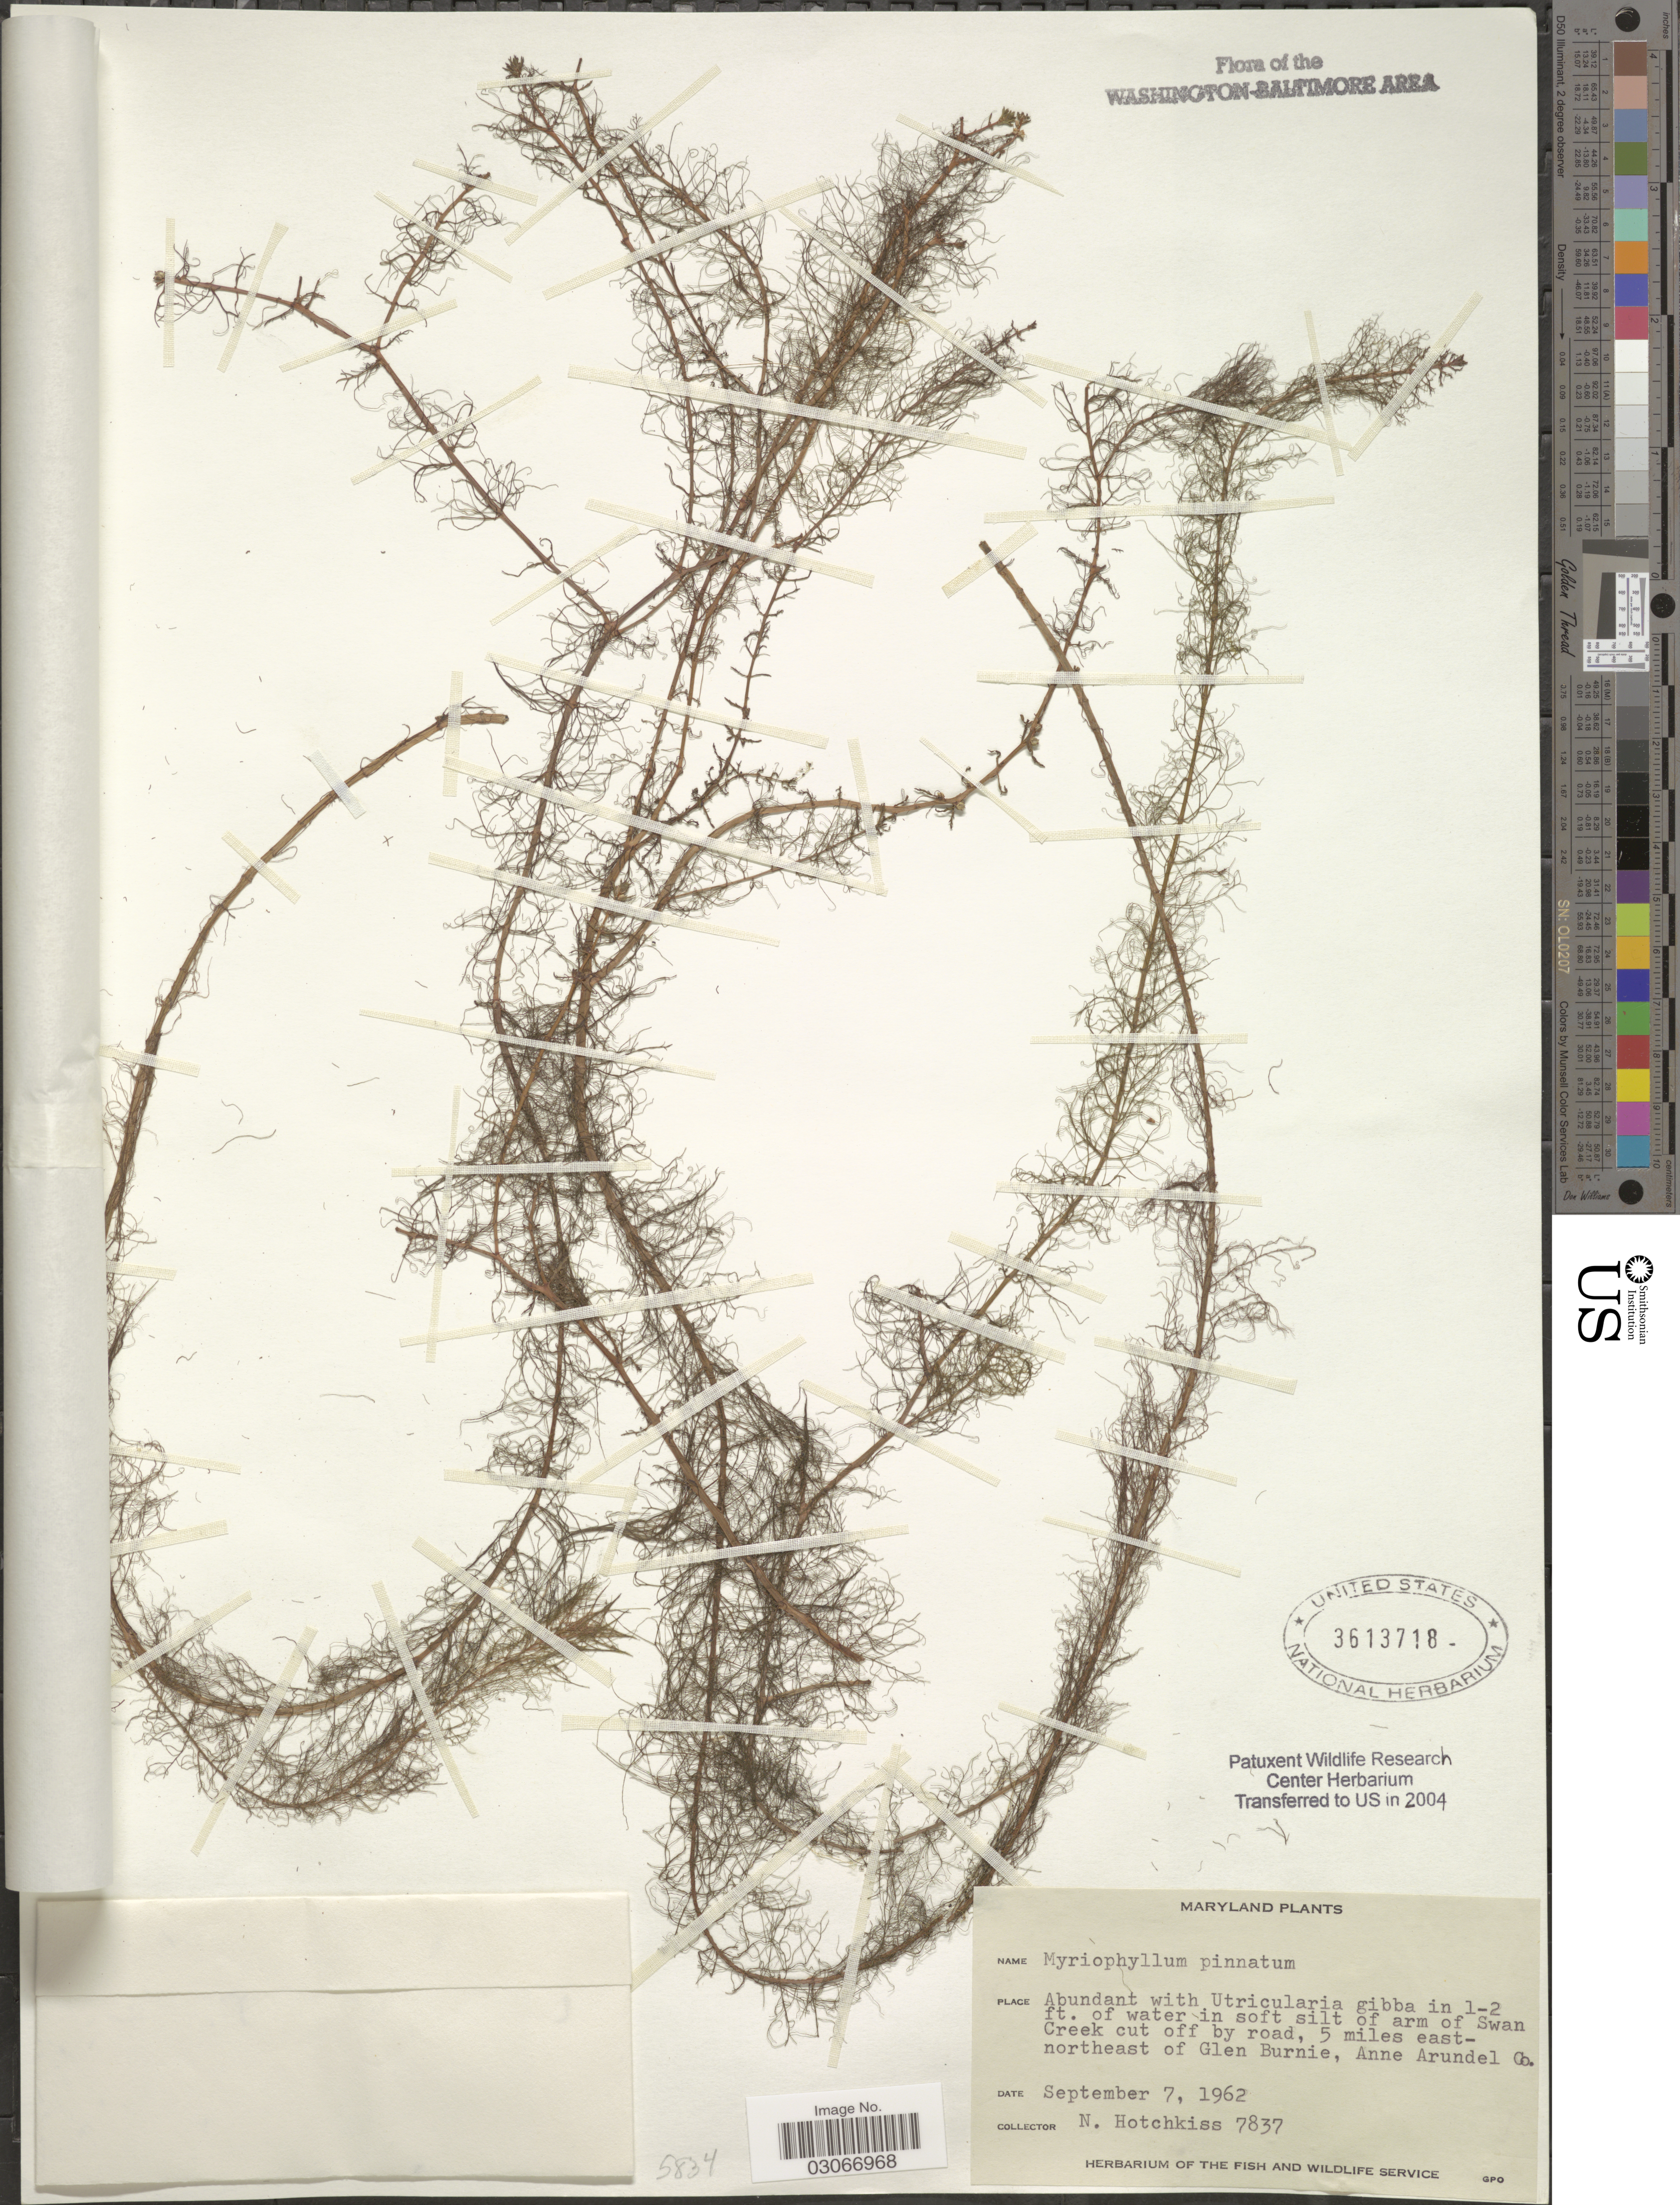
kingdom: Plantae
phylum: Tracheophyta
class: Magnoliopsida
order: Saxifragales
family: Haloragaceae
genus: Myriophyllum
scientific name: Myriophyllum pinnatum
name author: (Walter) Britton, Stearns & Poggenb.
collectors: N. Hotchkiss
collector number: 7837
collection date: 1962-09-07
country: United States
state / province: Maryland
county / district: Anne Arundel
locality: Water in soft silt of arm of Swan Creek cut off by road, 5 miles east-northeast of Glen Burnie, Anne Arundel Co.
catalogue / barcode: US 3613718